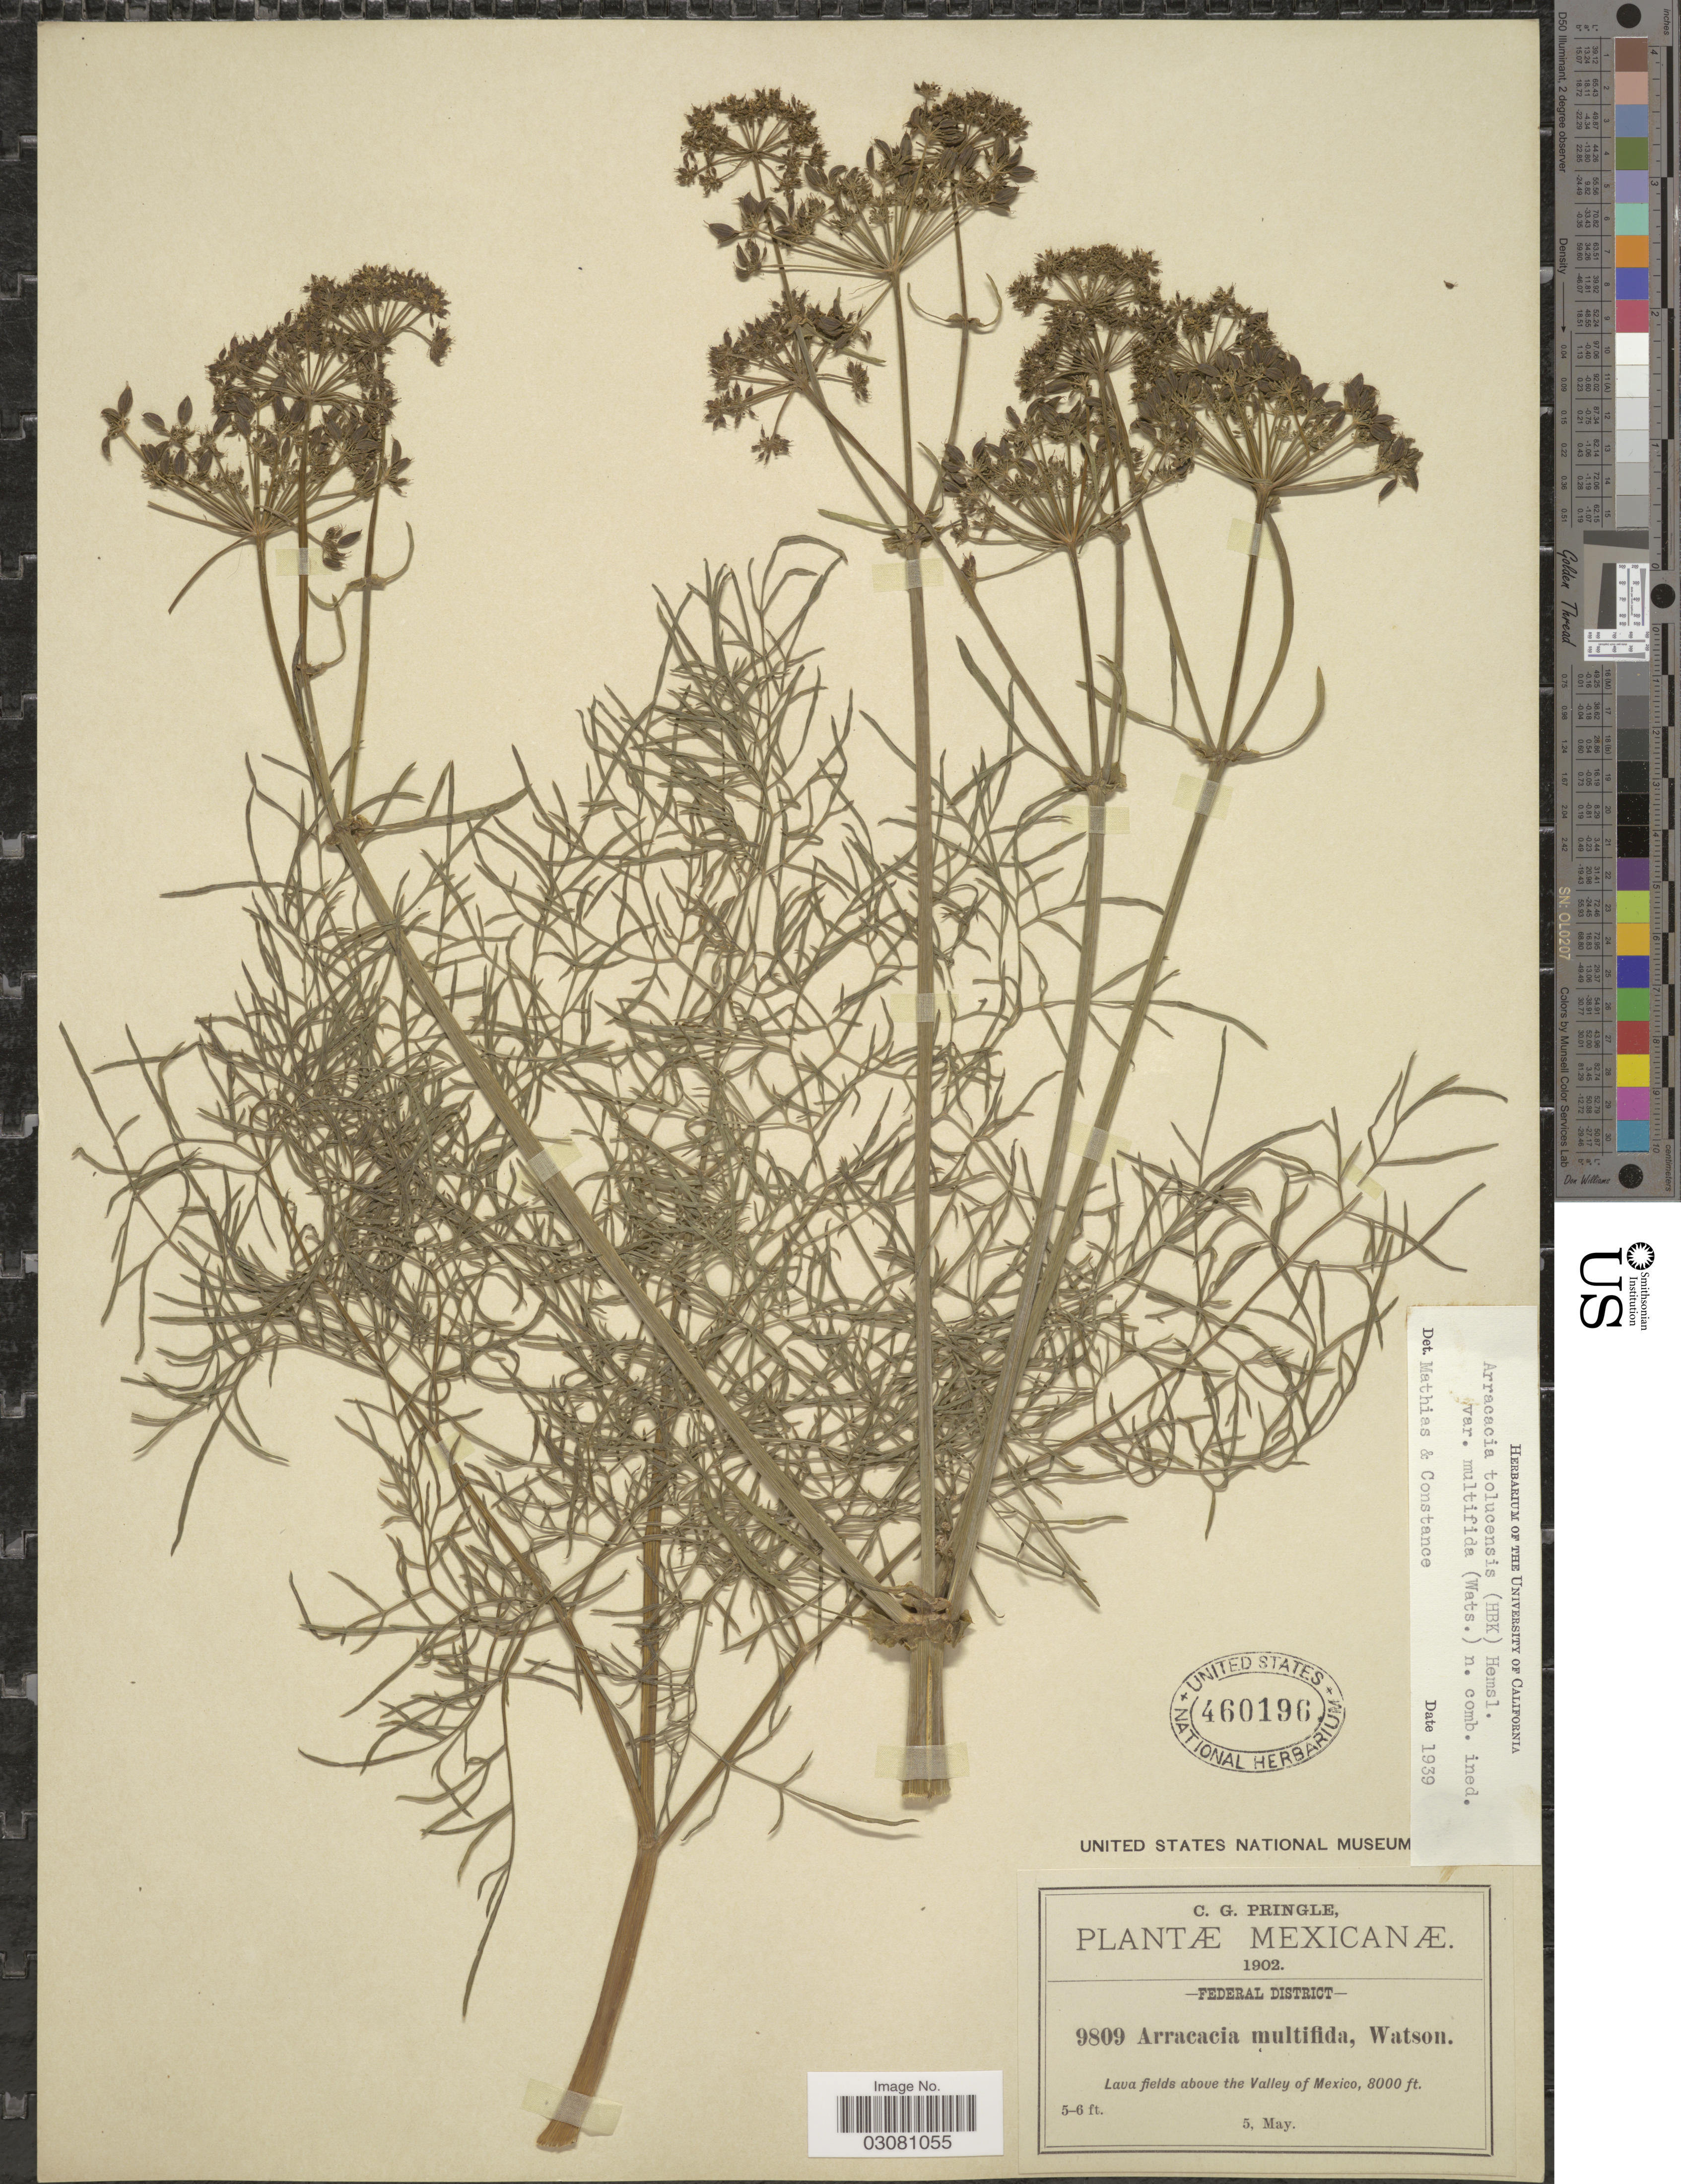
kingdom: Plantae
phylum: Tracheophyta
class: Magnoliopsida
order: Apiales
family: Apiaceae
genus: Arracacia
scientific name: Arracacia tolucensis var. multifida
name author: (S. Watson) Mathias & Constance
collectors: C. G. Pringle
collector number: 9809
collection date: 1902-05-05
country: Mexico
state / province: Distrito Federal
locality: Lava fields above the Valley of Mexico.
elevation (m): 2438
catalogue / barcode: US 460196